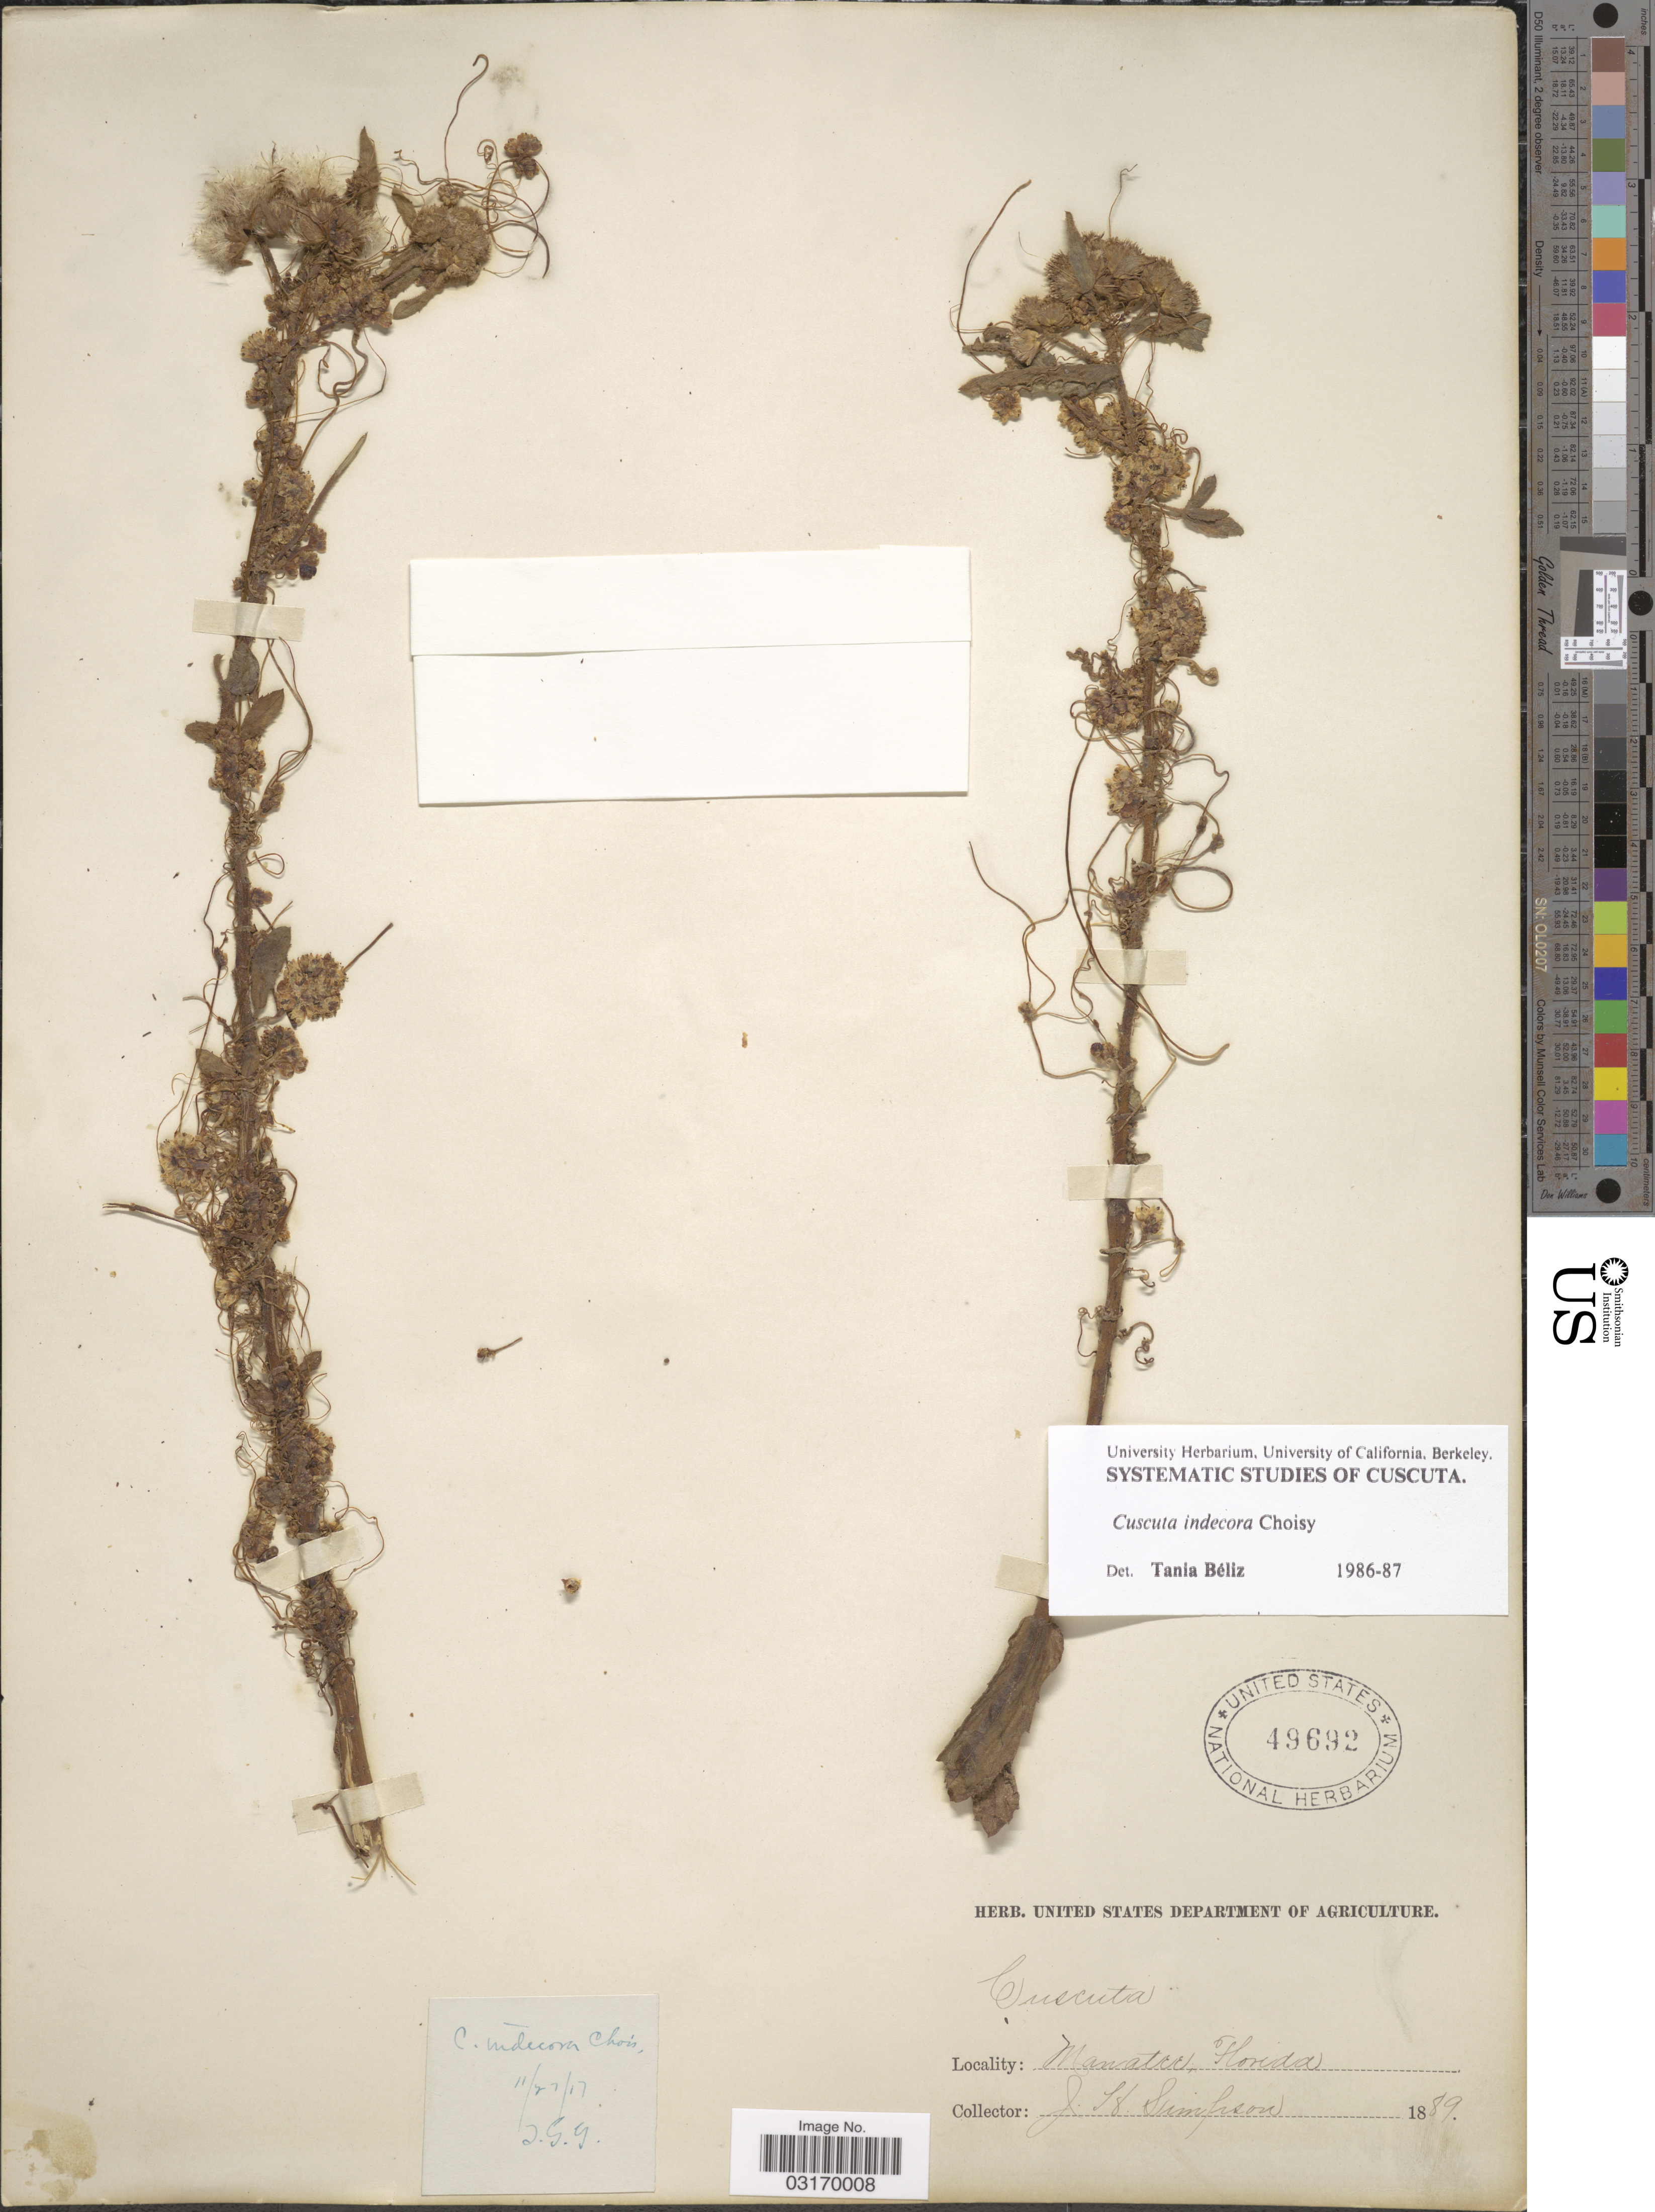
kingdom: Plantae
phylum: Tracheophyta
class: Magnoliopsida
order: Solanales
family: Convolvulaceae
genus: Cuscuta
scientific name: Cuscuta indecora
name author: Choisy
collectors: J. H. Simpson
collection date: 1889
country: United States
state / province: Florida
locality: Manatee.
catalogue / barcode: US 49692